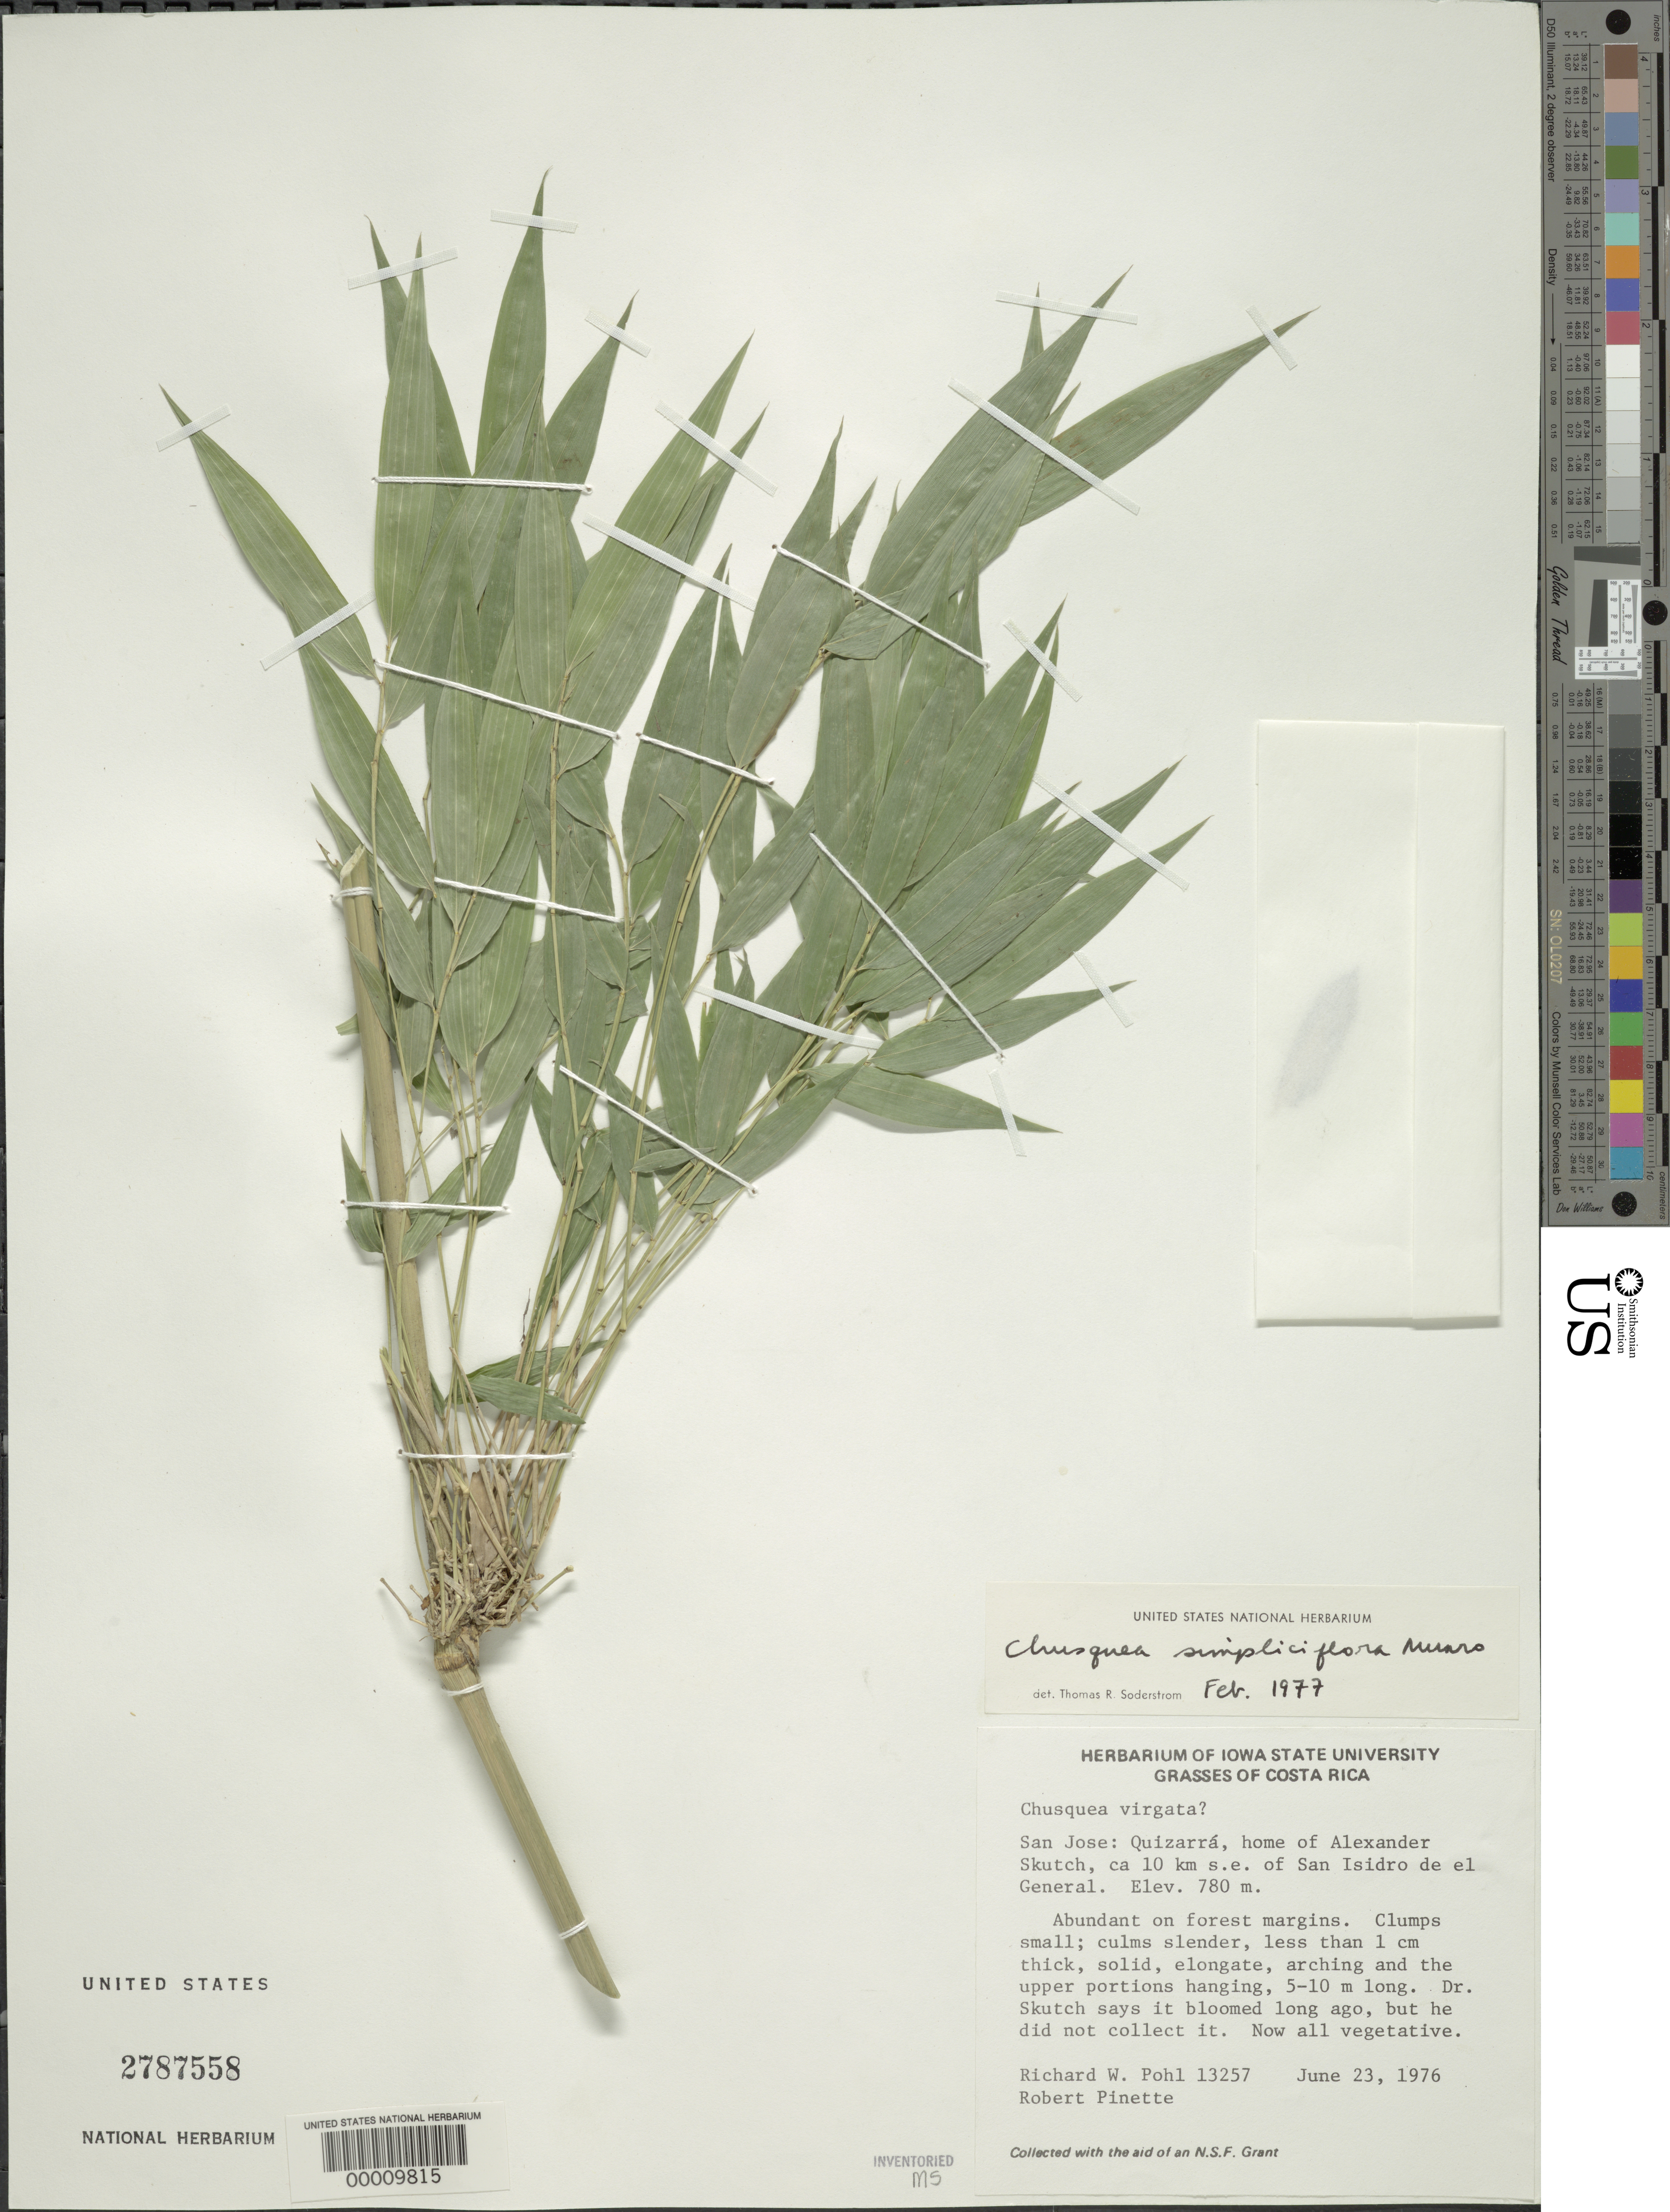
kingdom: Plantae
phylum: Tracheophyta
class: Liliopsida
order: Poales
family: Poaceae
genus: Chusquea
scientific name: Chusquea simpliciflora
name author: Munro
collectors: R. W. Pohl & R. Pinette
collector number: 13257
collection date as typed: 23 Jun 1976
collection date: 1976-06-23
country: Costa Rica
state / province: San José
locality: Quizarra, san isidro de el general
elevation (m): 780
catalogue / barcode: US 2787558